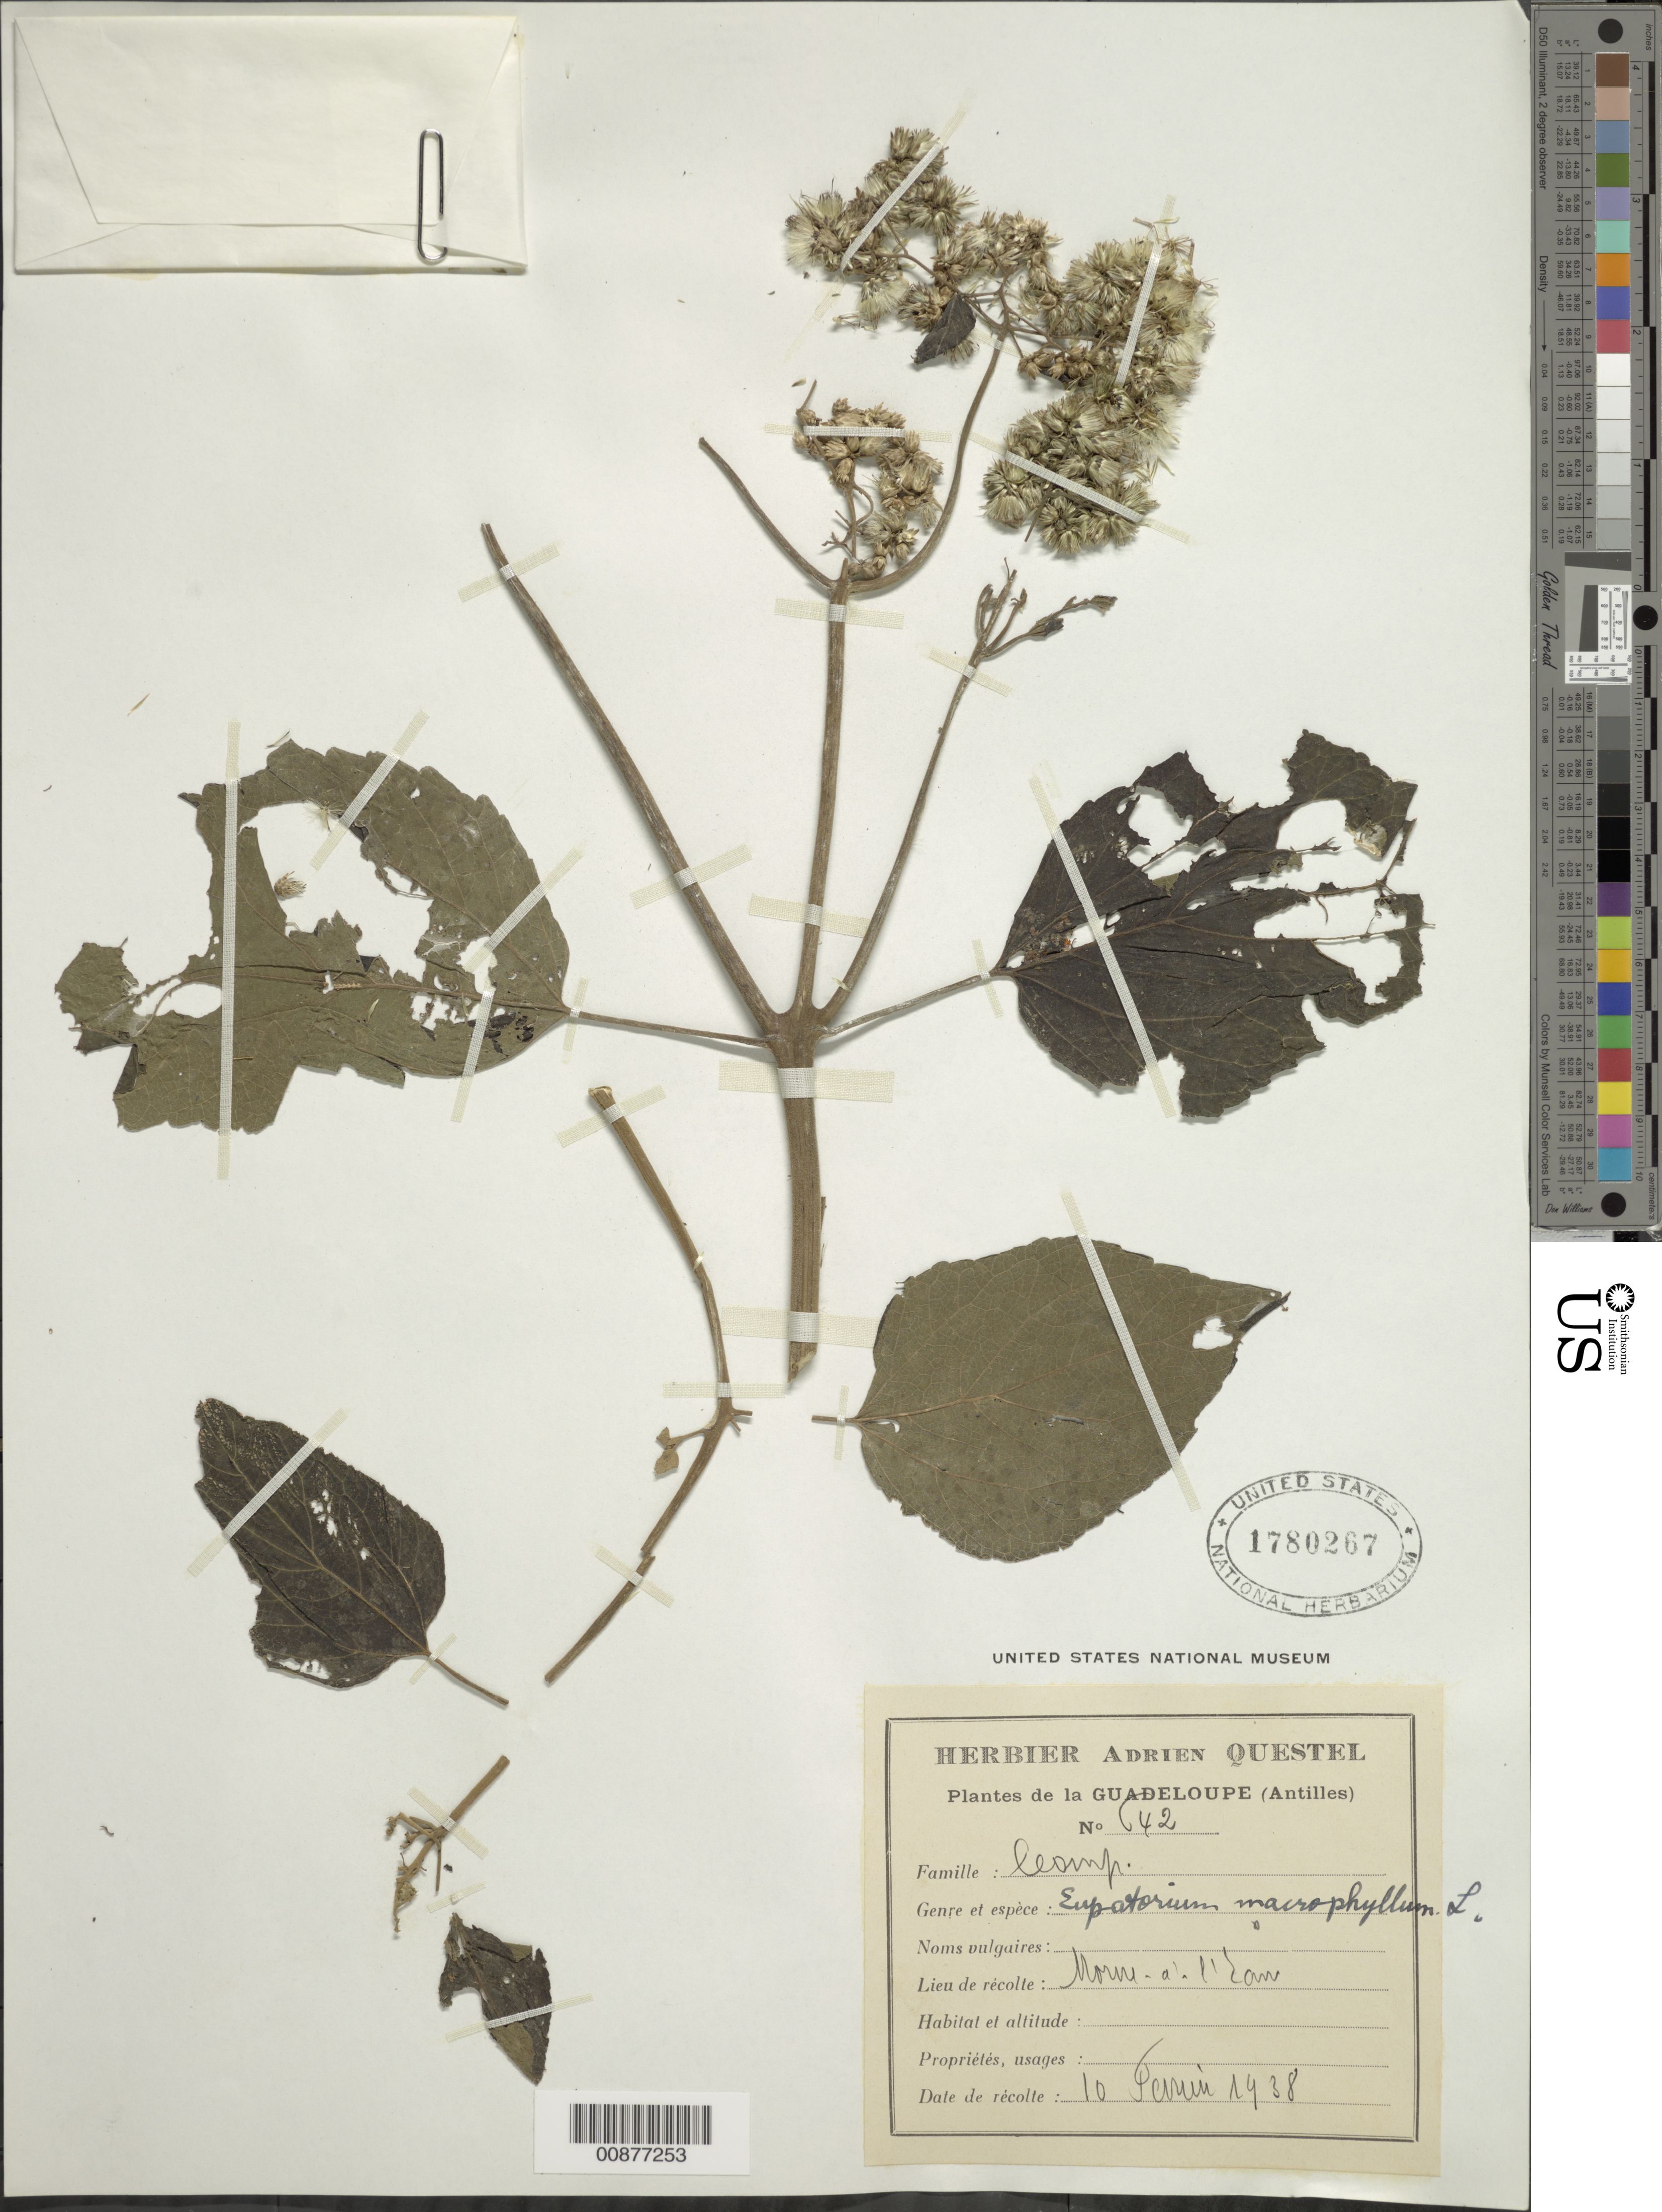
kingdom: Plantae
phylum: Tracheophyta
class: Magnoliopsida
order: Asterales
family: Asteraceae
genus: Hebeclinium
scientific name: Hebeclinium macrophyllum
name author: (L.) DC.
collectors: A. Questel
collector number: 642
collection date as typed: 10 Feb 1938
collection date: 1938-02-10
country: Guadeloupe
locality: Morne-à-l'Ean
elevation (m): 10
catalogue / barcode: US 1780267